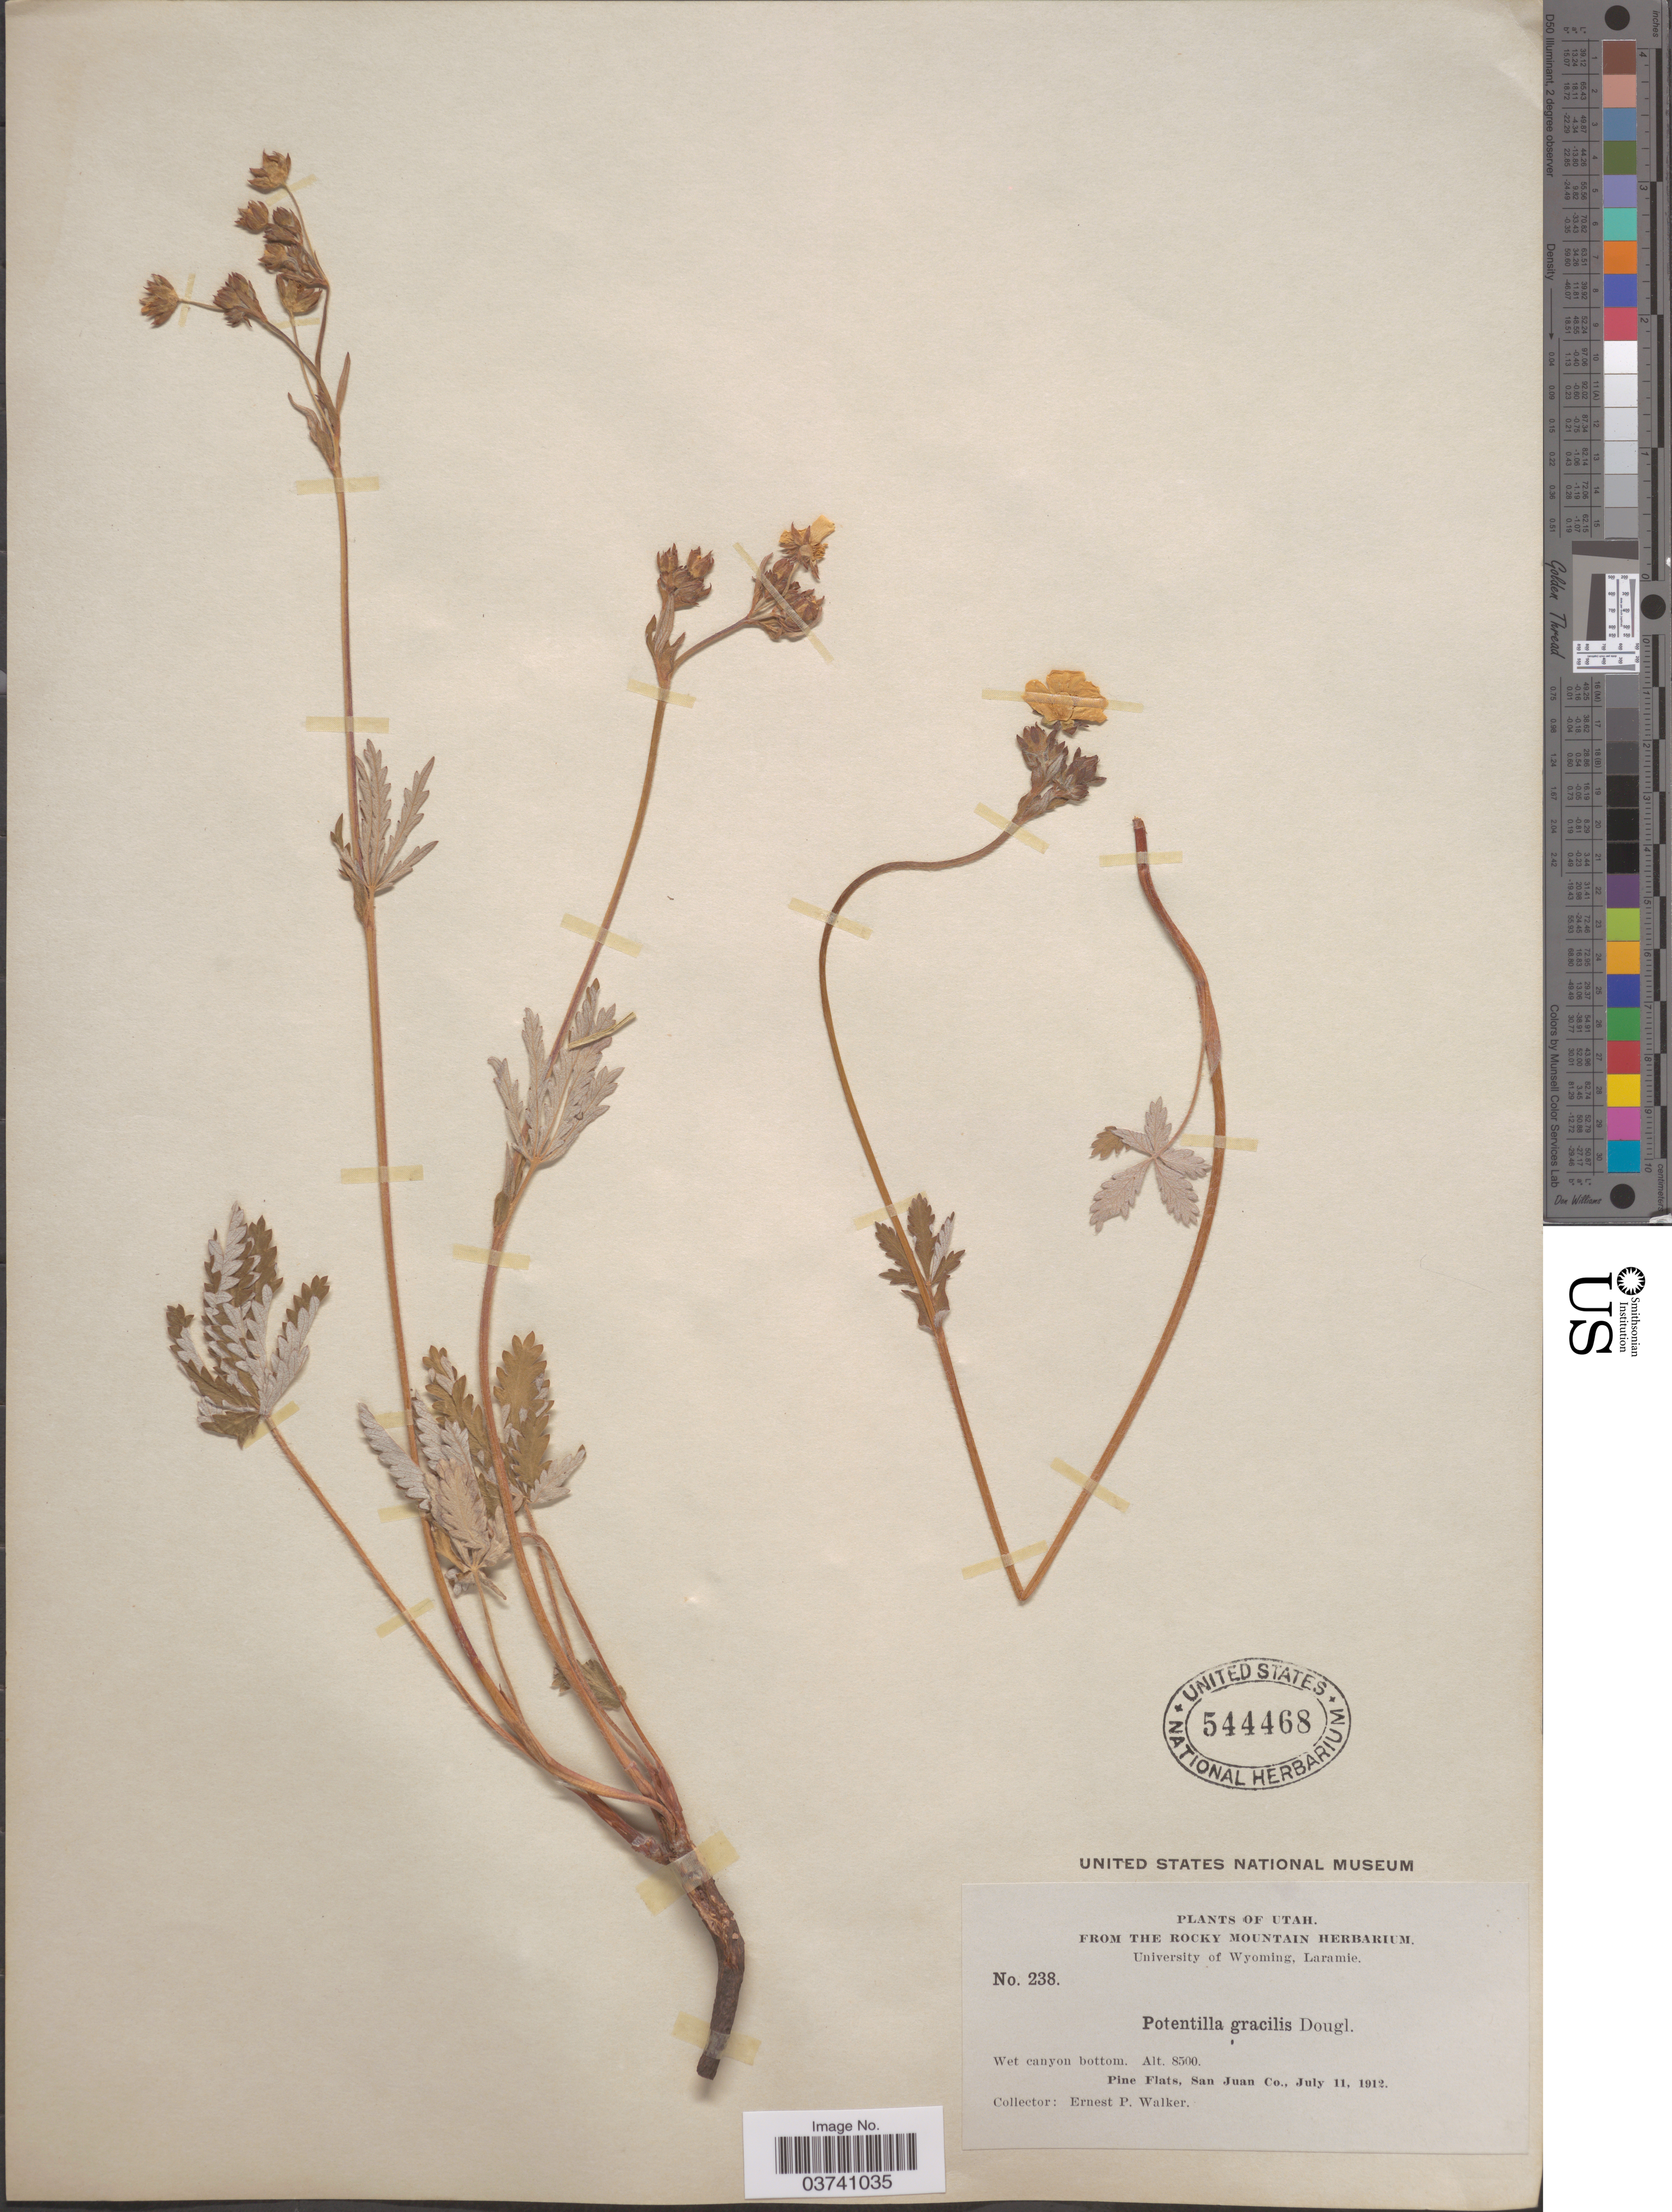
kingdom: Plantae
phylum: Tracheophyta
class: Magnoliopsida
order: Rosales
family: Rosaceae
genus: Potentilla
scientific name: Potentilla pulcherrima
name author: Lehm.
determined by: Strong, Mark T., (BOT), Smithsonian Institution - National Museum of Natural History (UNITED STATES)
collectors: E. P. Walker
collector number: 238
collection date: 1912-07-11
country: United States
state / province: Utah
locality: Pine Flats, San Juan Co.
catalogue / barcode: US 544468